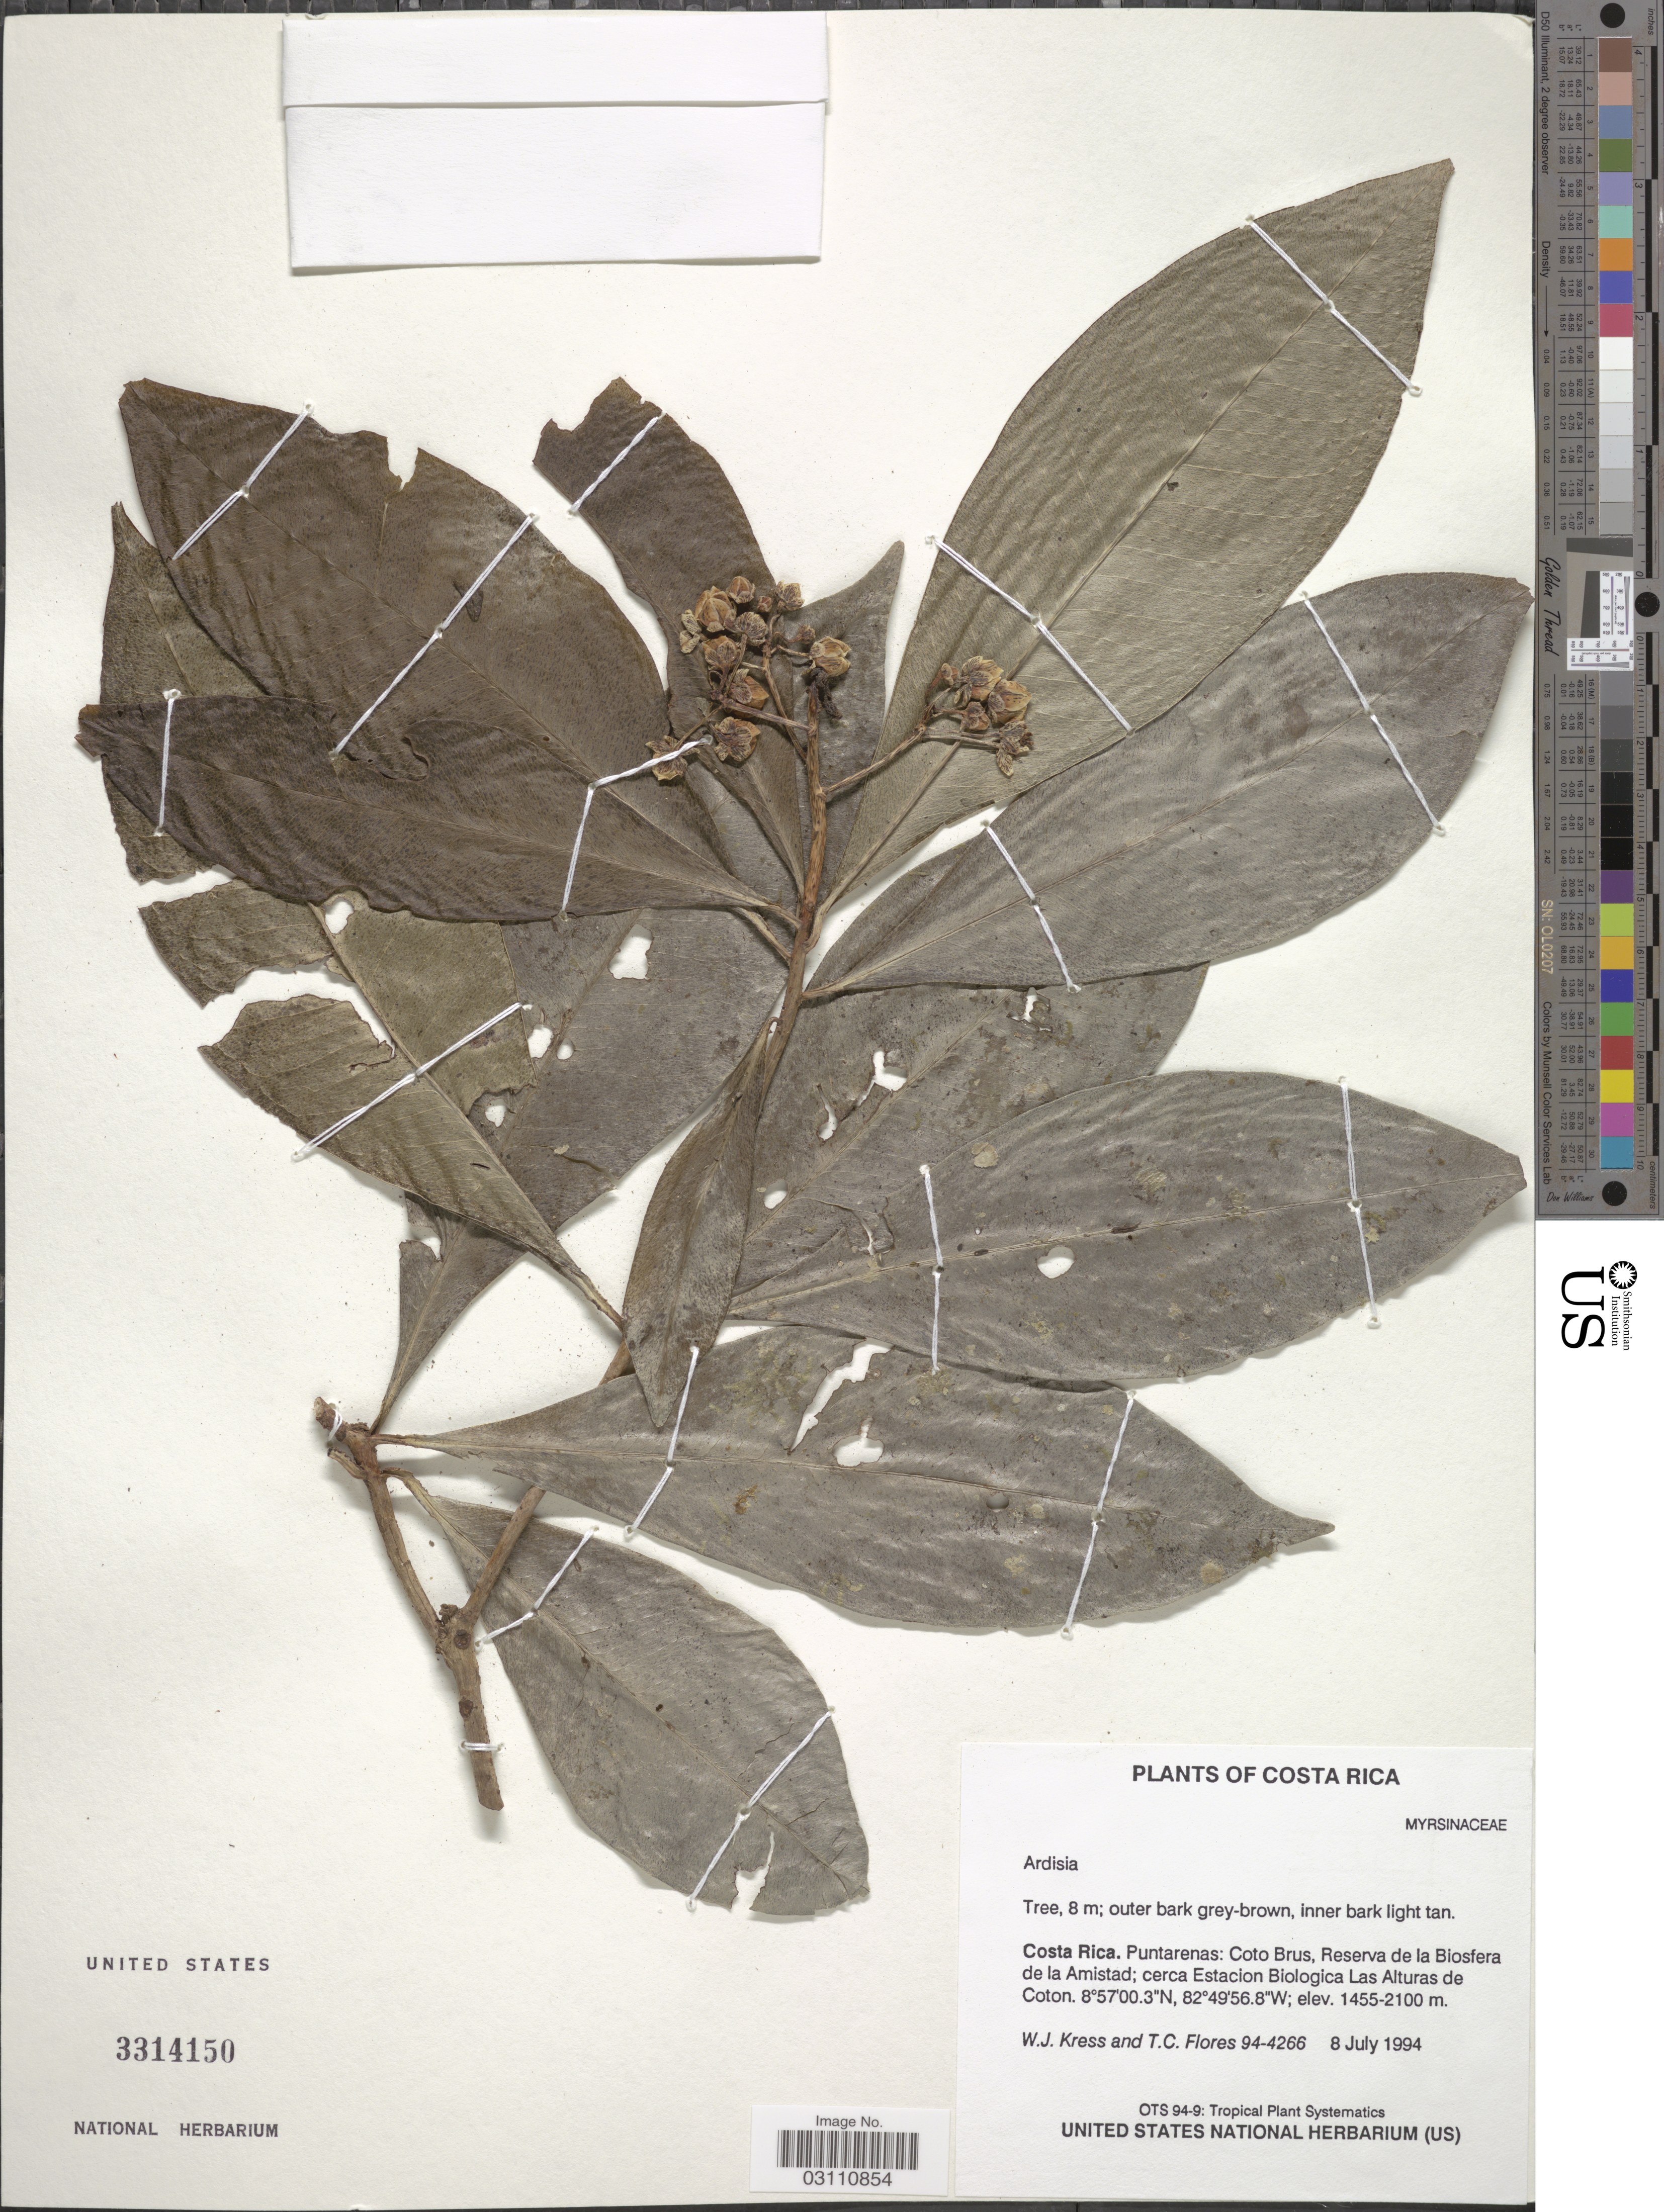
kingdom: Plantae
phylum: Tracheophyta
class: Magnoliopsida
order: Ericales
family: Primulaceae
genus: Ardisia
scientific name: Ardisia sp.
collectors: W. J. Kress & T. C. Flores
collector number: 94-4266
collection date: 1994-07-08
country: Costa Rica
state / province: Puntarenas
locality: Coto Brus, Reserva de la Biosfera de la Amistad; cerca Estacion Biologica Las Alturas de Coton.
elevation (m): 1455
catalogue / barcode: US 3314150